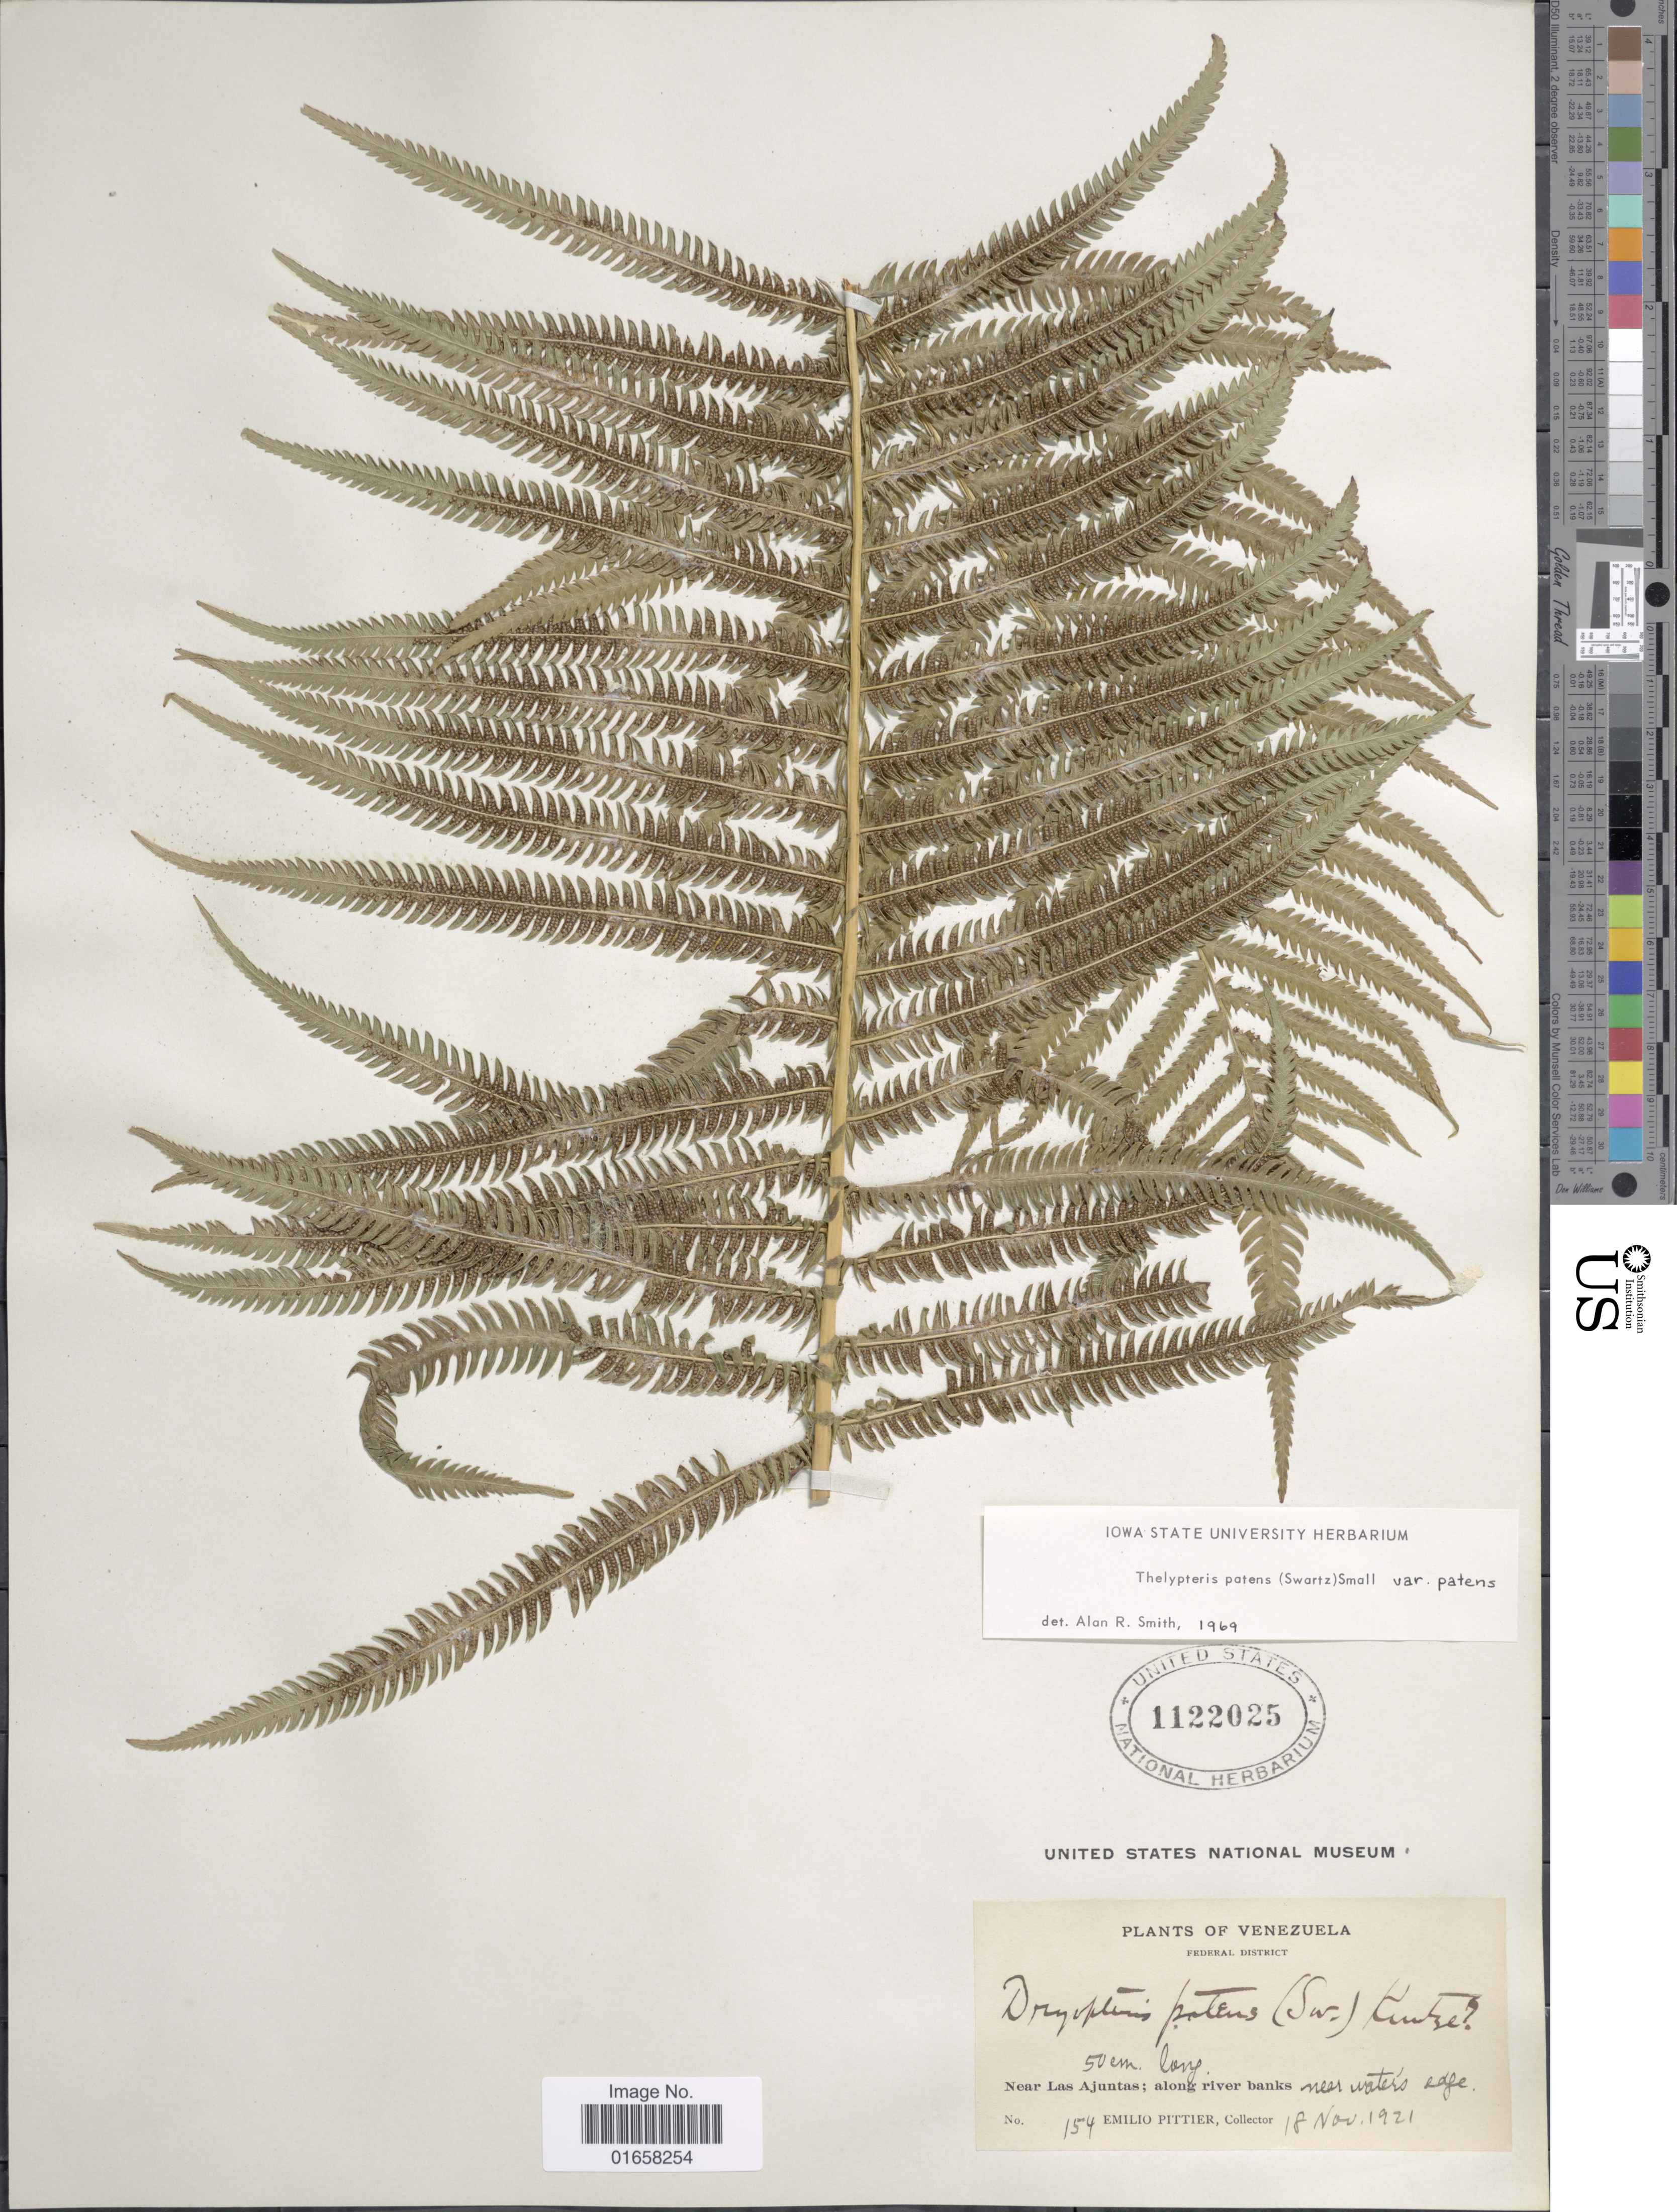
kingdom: Plantae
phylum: Tracheophyta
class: Polypodiopsida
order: Polypodiales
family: Thelypteridaceae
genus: Christella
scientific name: Christella patens var. patens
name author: (Sw.) Holttum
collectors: E. Pittier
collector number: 154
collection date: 1921-11-18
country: Venezuela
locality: Federal District. Near Las Ajuntas; along river Banks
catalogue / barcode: US 1122025